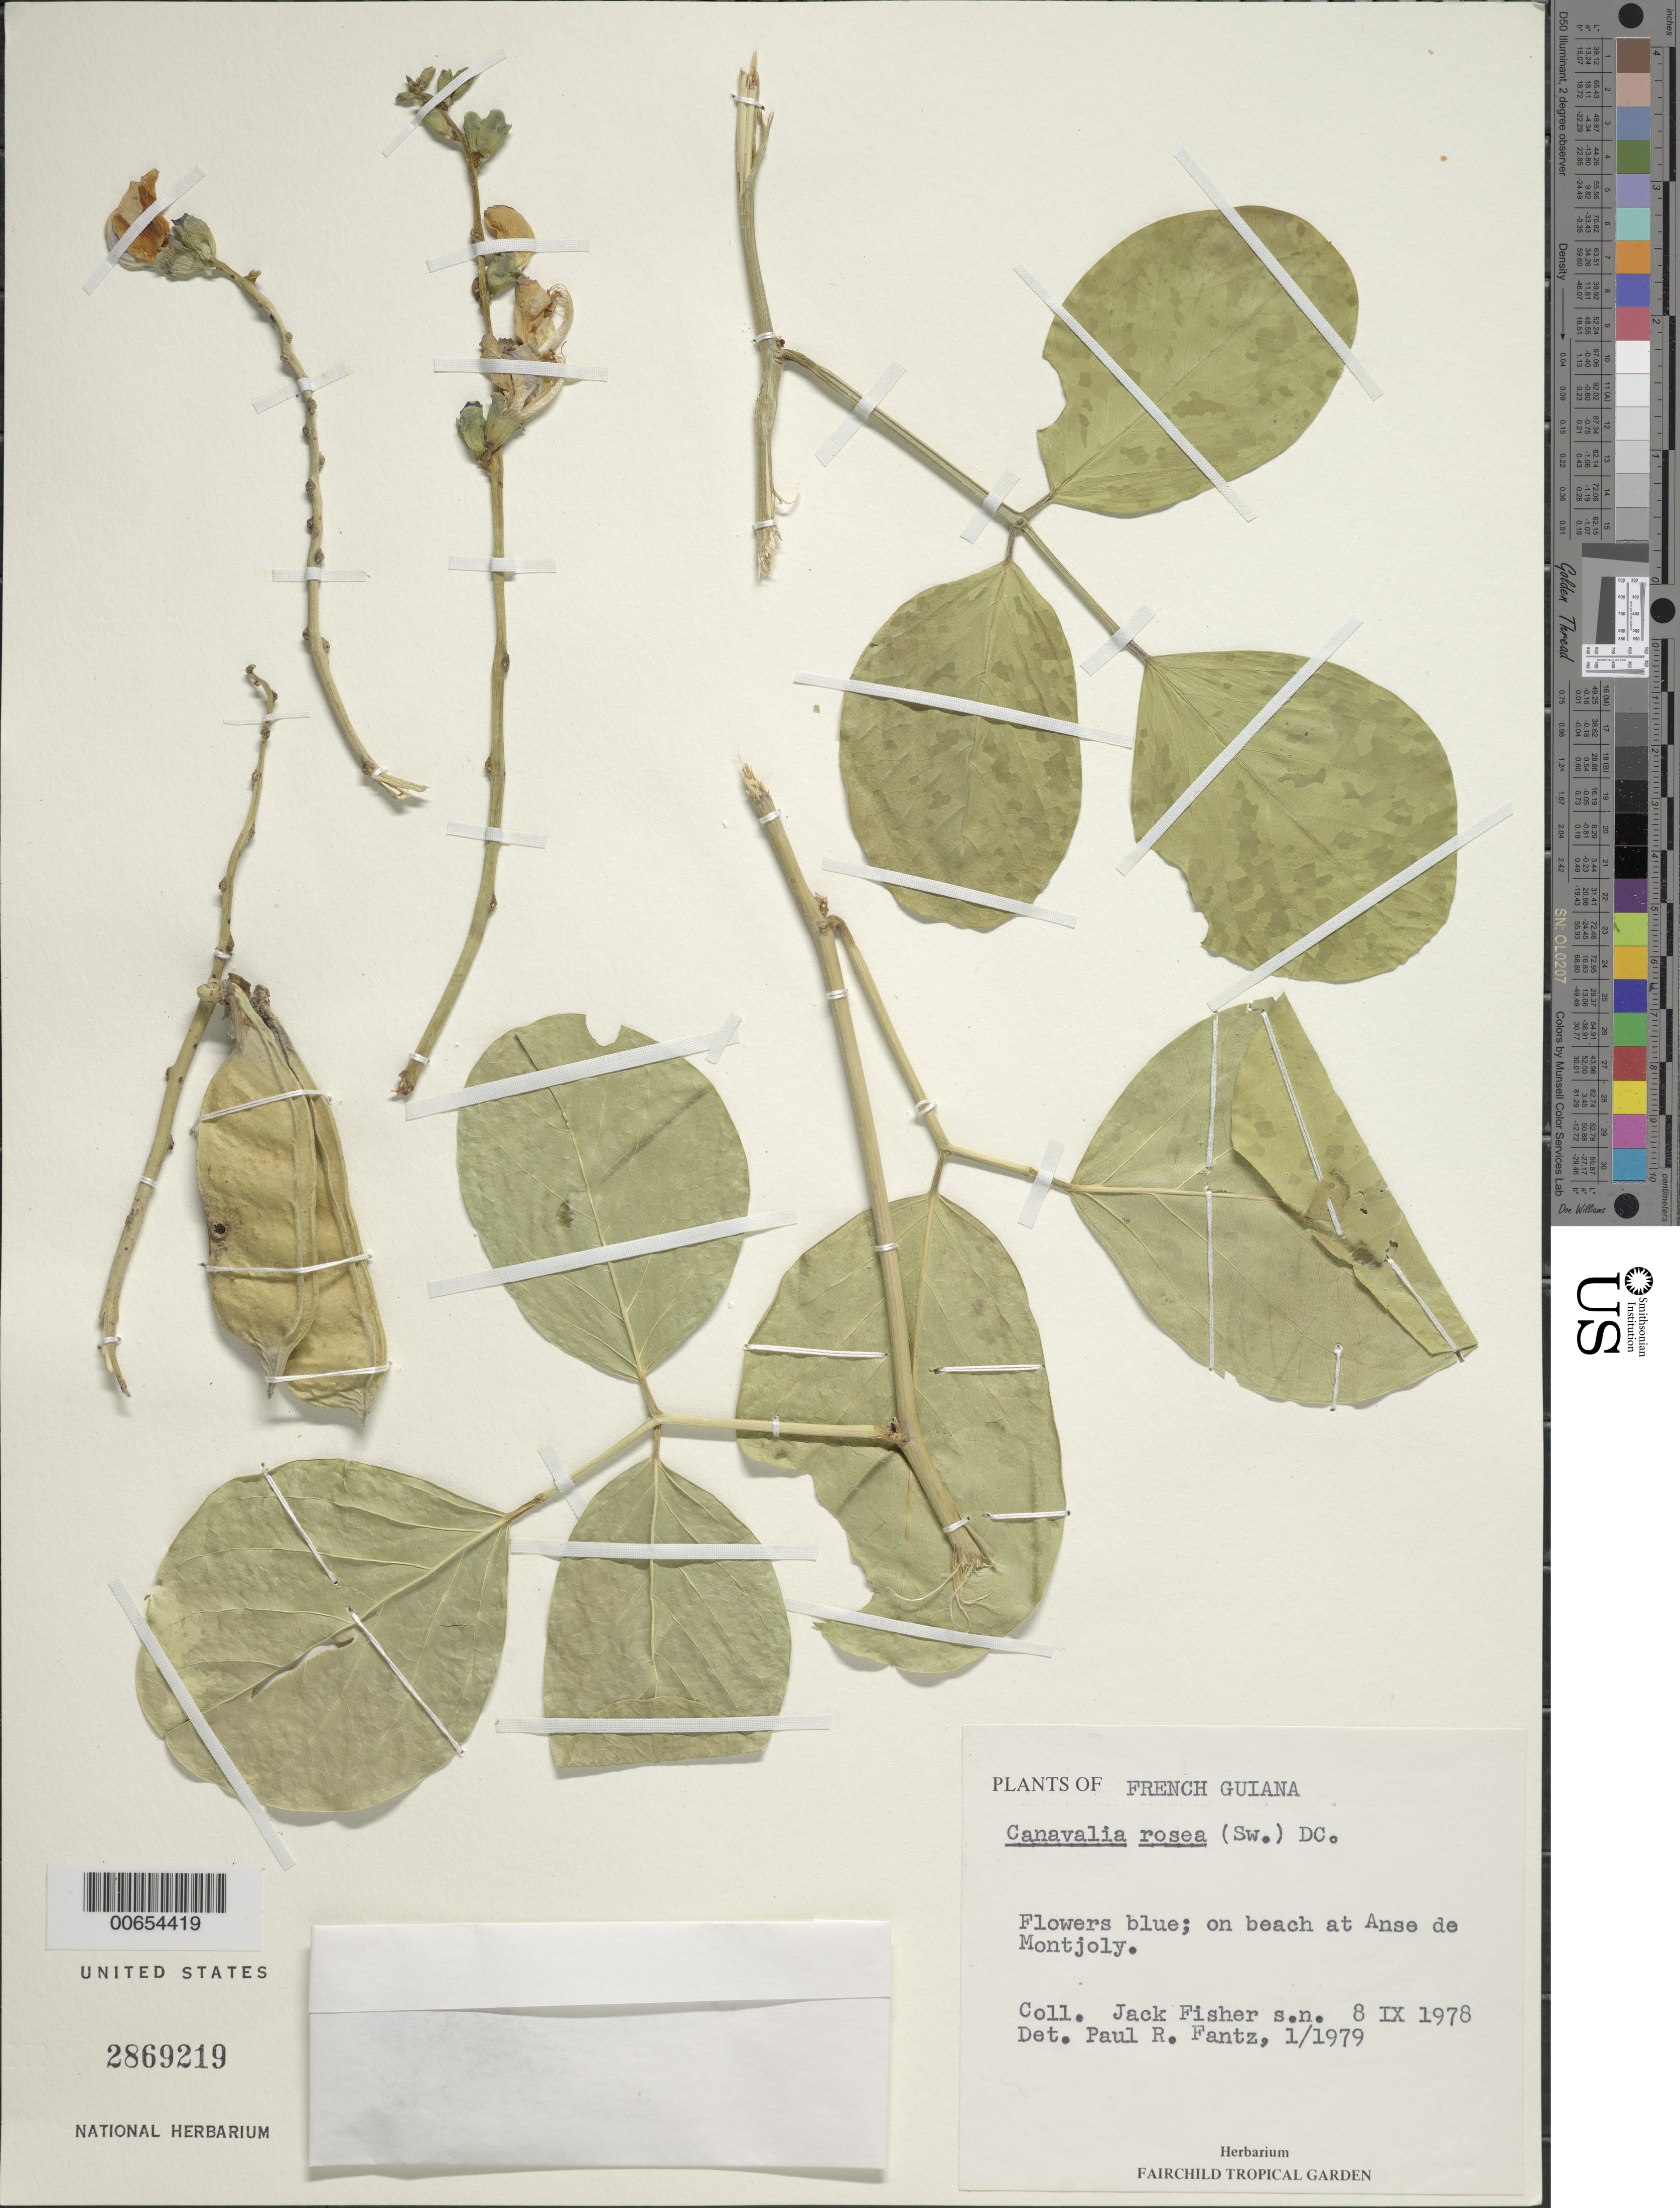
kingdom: Plantae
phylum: Tracheophyta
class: Magnoliopsida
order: Fabales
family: Fabaceae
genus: Canavalia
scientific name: Canavalia rosea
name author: (Sw.) DC.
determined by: Franz, P. R.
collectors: J. Fisher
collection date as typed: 8-Sep-78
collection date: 1978-09-08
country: French Guiana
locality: Anse de Montjoly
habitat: Beach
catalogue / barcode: US 2869219